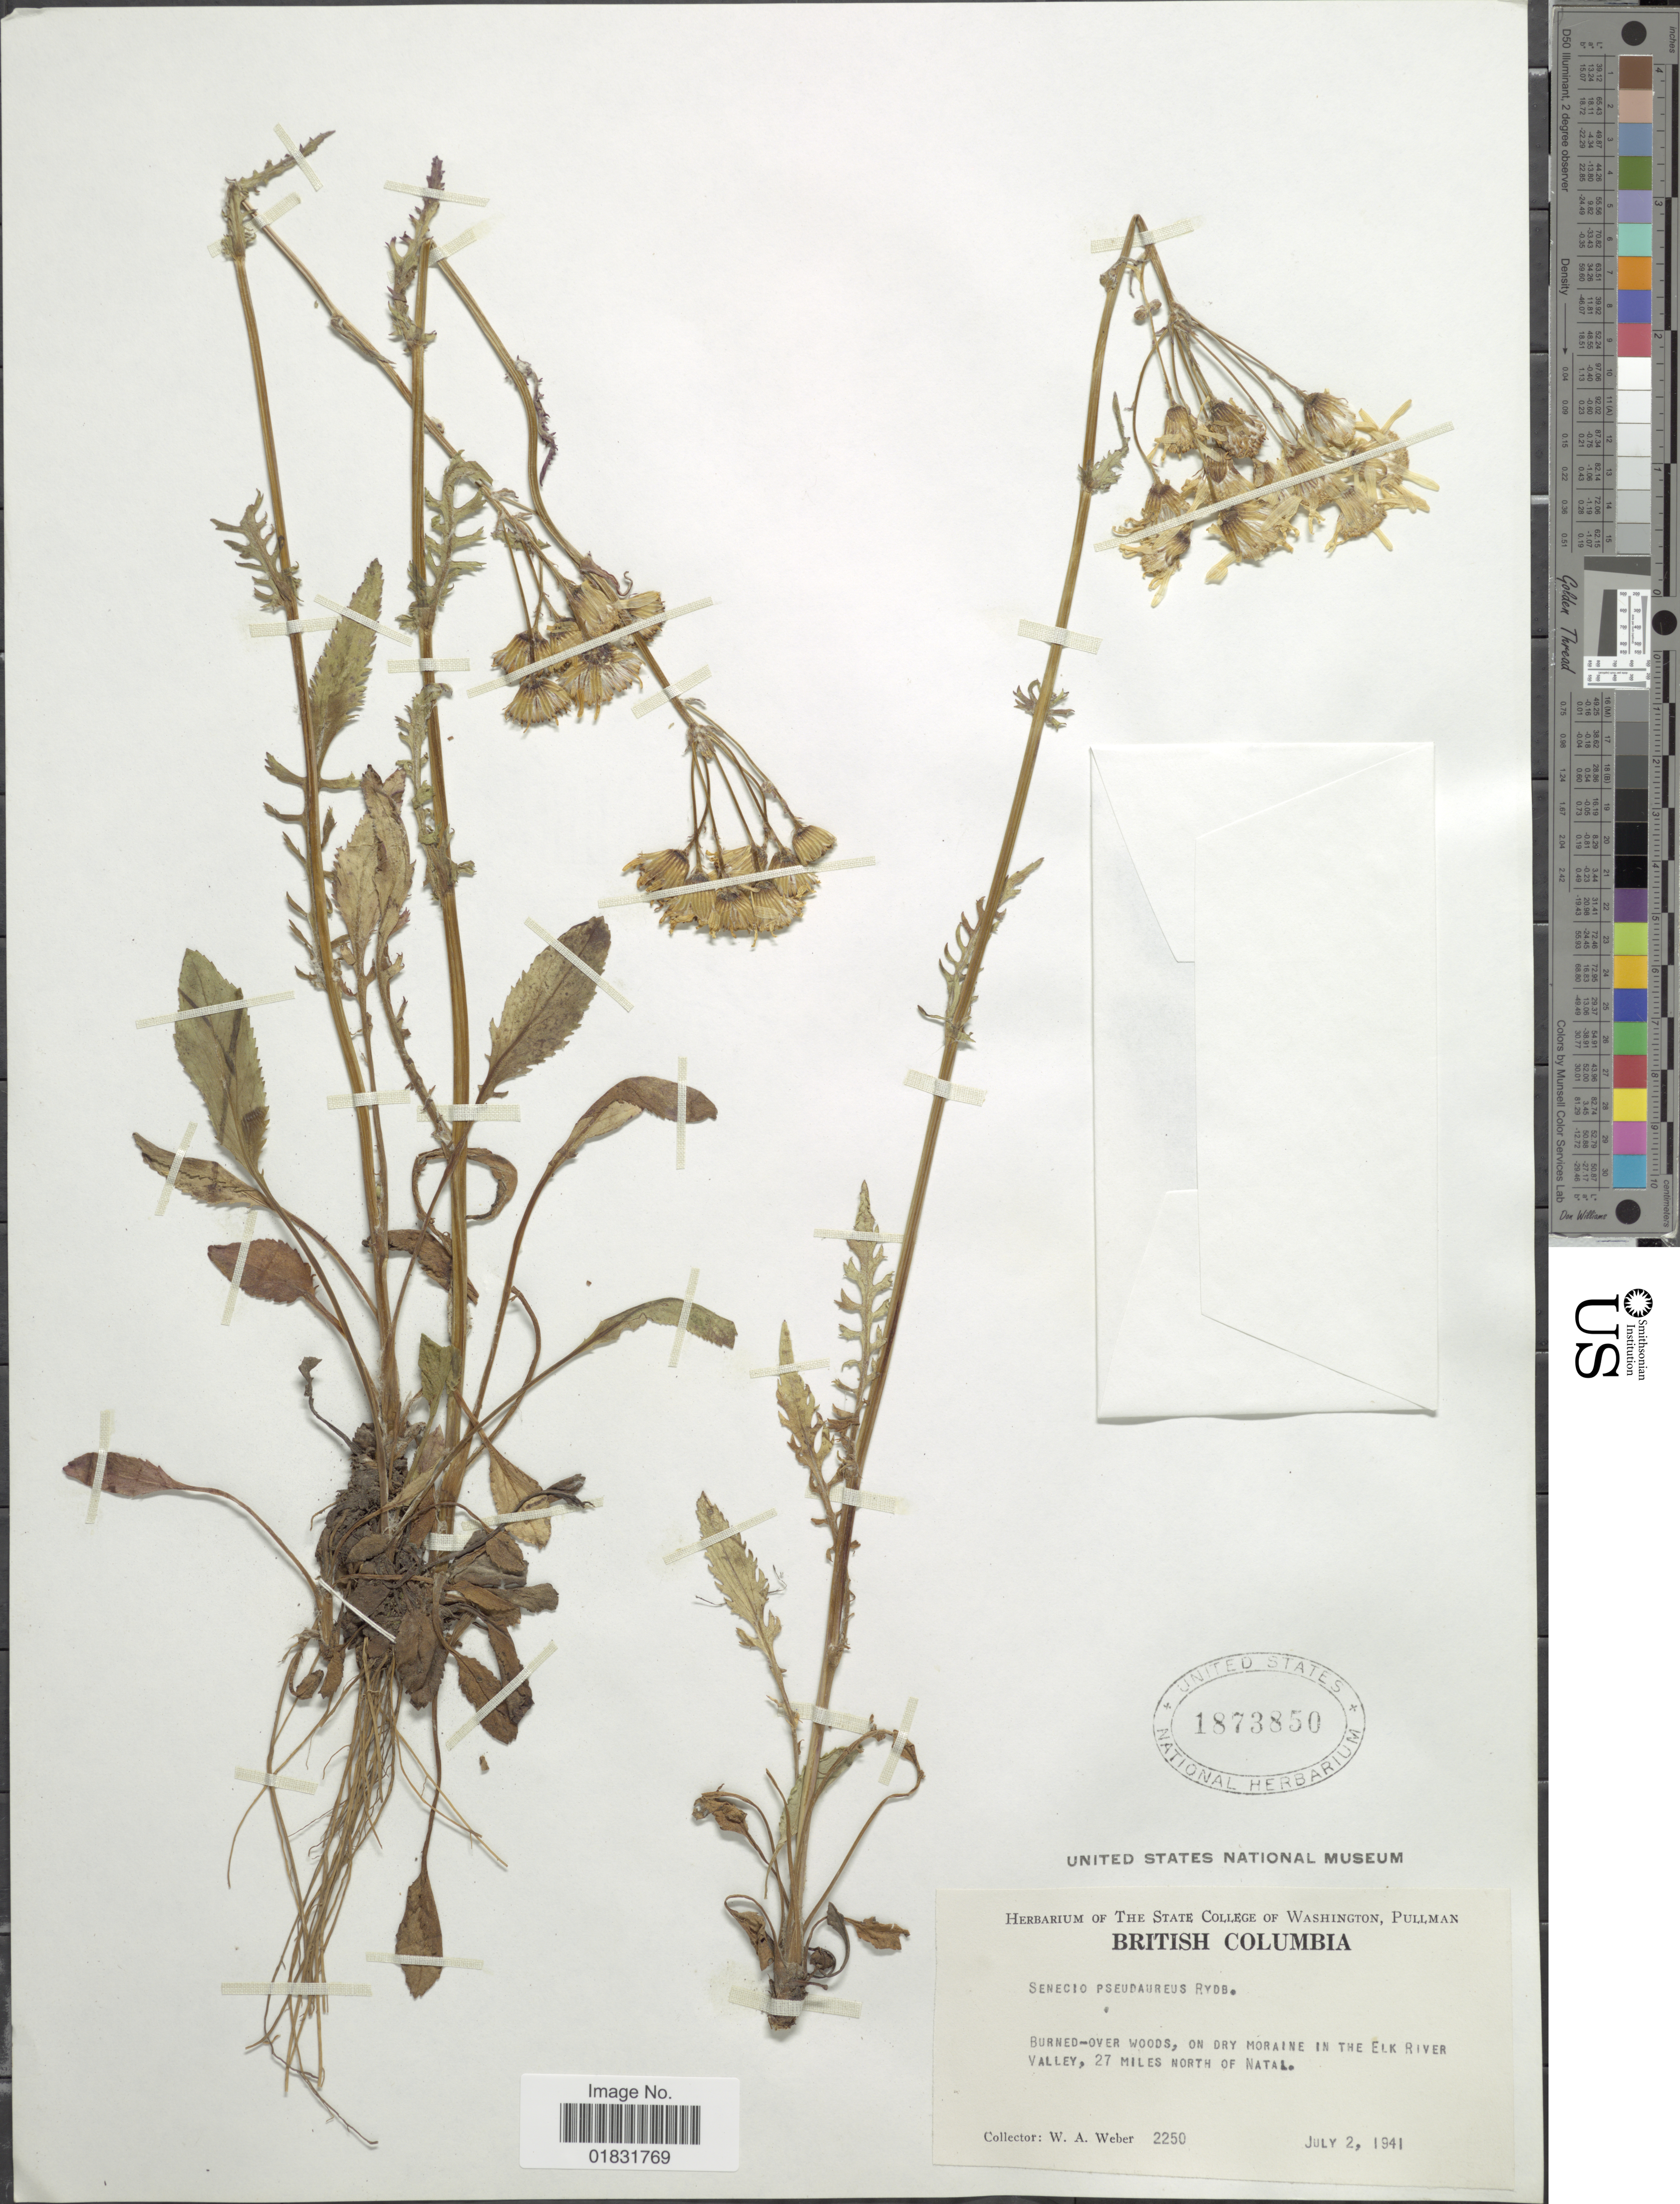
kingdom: Plantae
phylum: Tracheophyta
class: Magnoliopsida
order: Asterales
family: Asteraceae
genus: Packera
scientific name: Packera pseudaurea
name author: (Rydb.) W.A. Weber & Á. Löve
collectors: W. A. Weber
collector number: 2250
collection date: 1941-07-02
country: Canada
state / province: British Columbia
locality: Nurned-over woods, on dry Moraine in the Elk River Valley, 27 miles North of Natal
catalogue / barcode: US 1873850